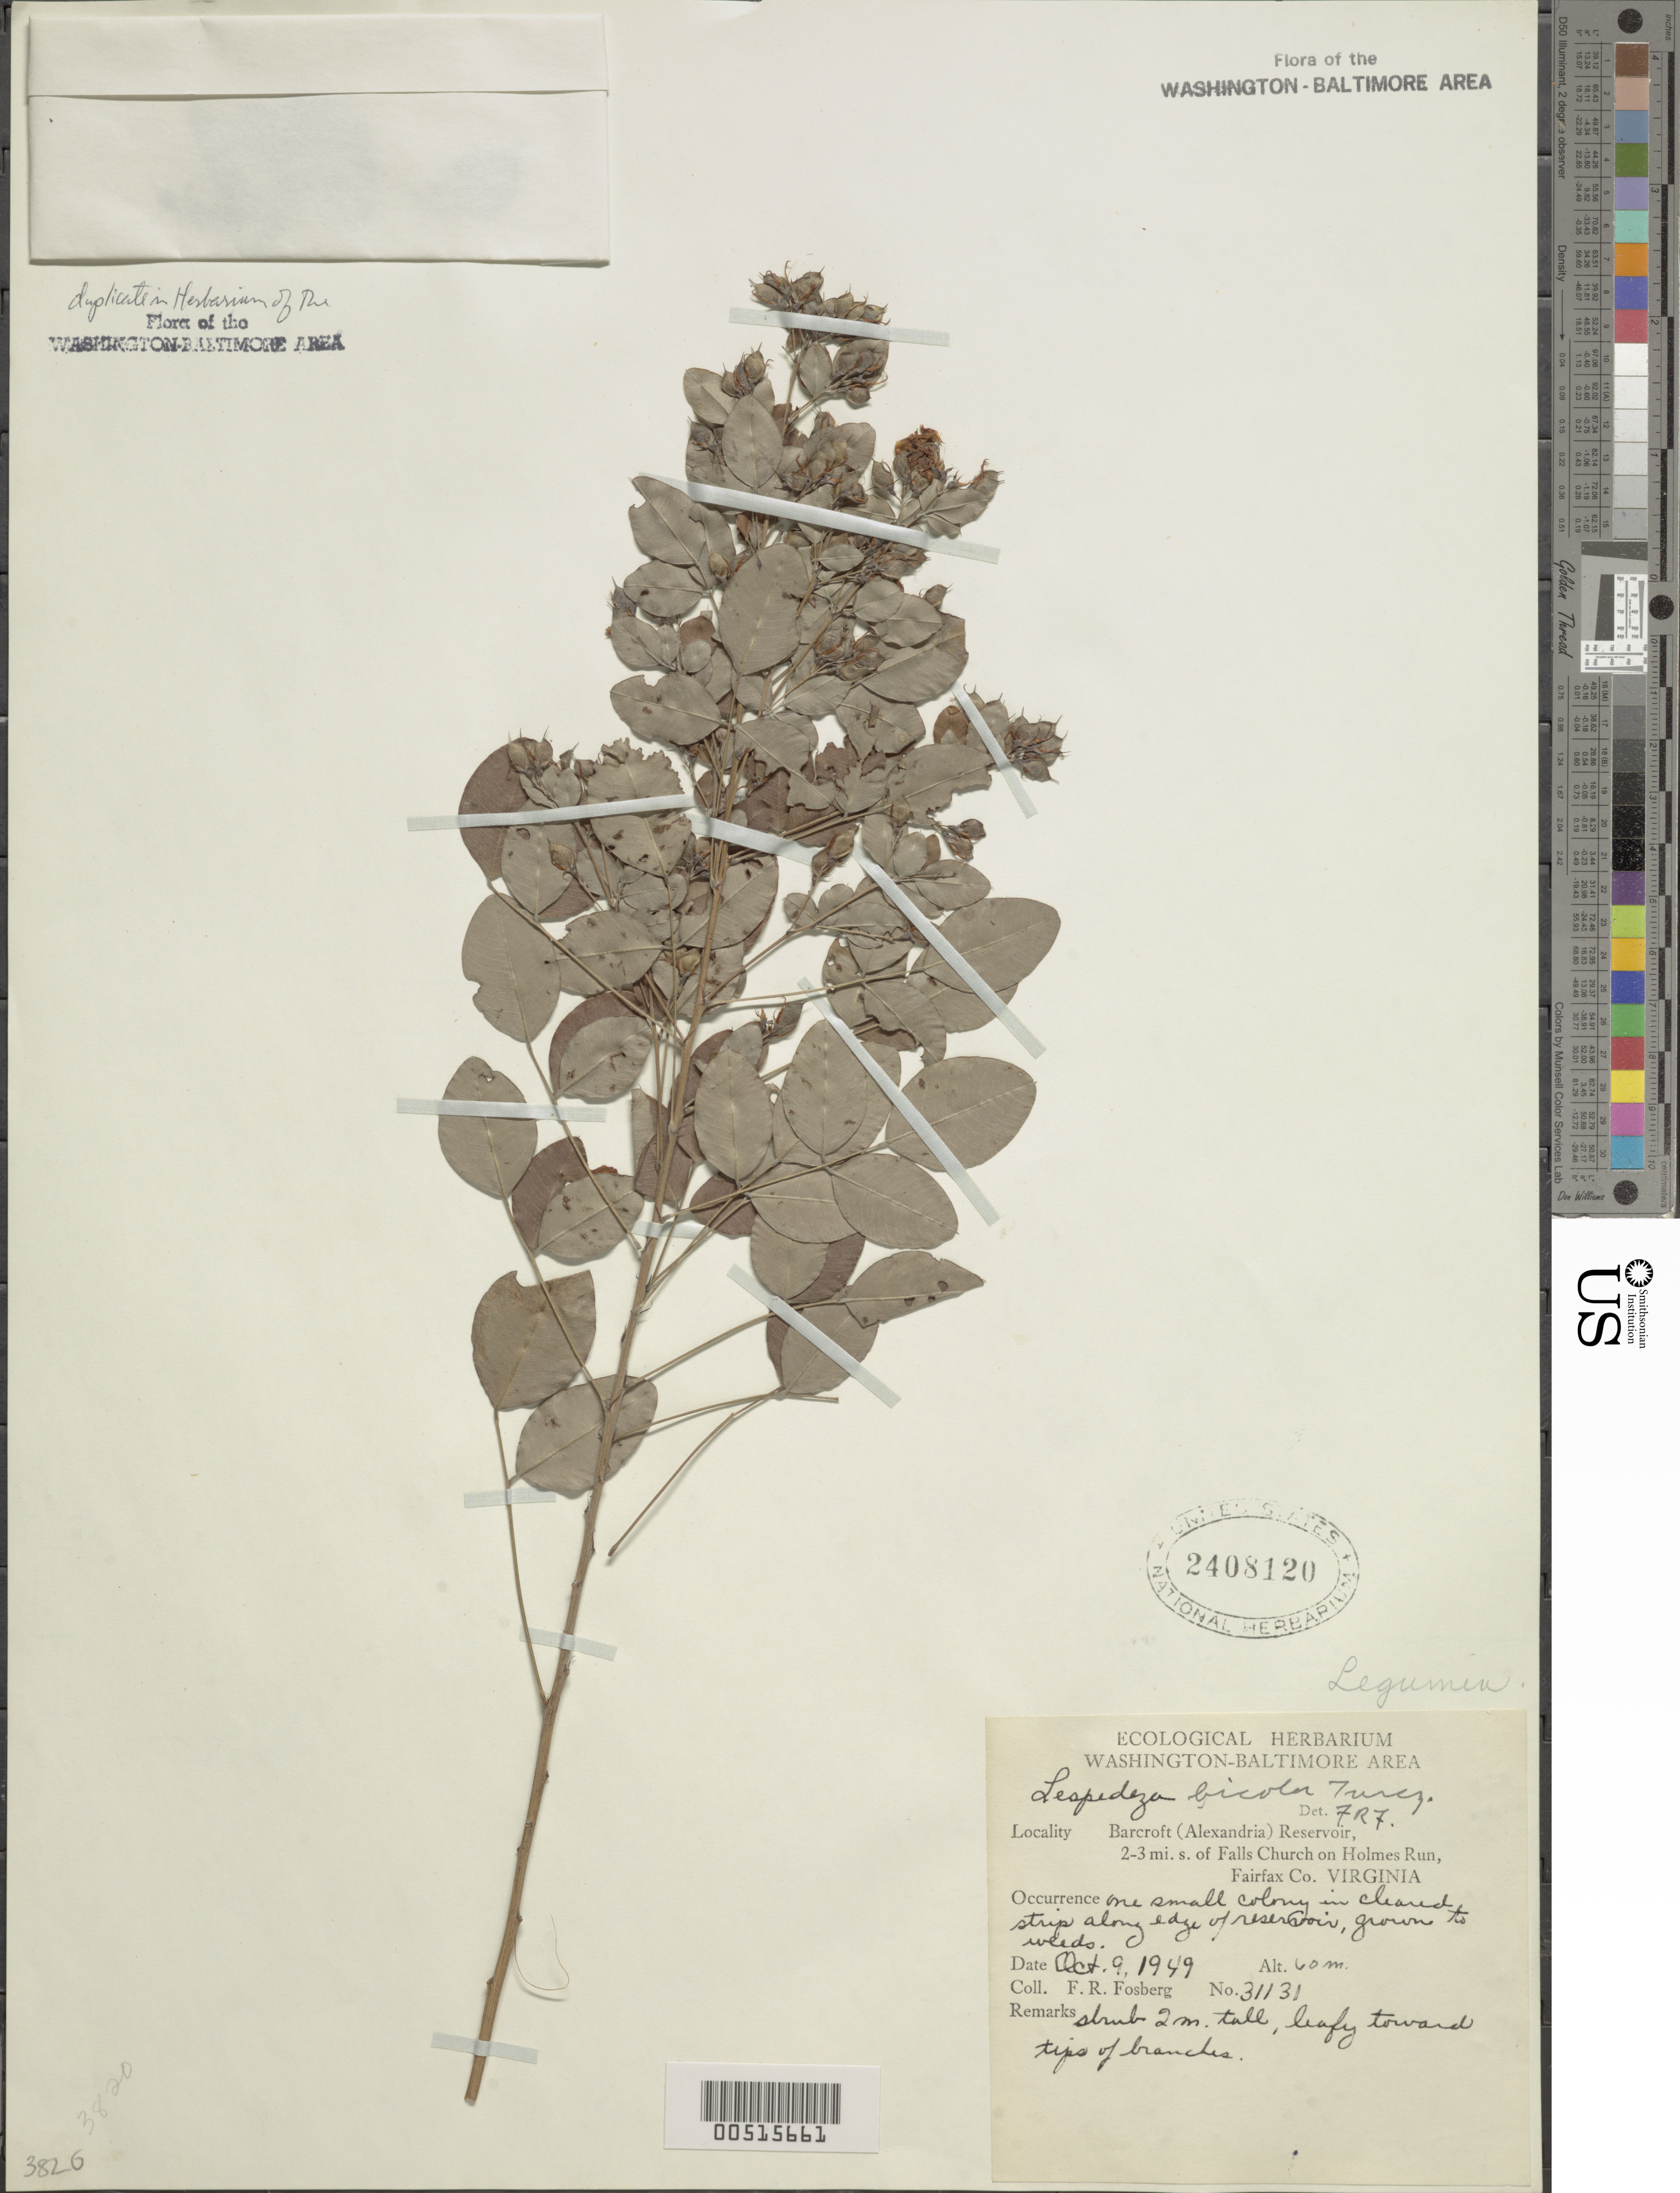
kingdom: Plantae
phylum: Tracheophyta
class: Magnoliopsida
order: Fabales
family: Fabaceae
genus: Lespedeza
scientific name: Lespedeza bicolor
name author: Turcz.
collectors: F. R. Fosberg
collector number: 31131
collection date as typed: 09 Oct 1949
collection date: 1949-10-09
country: United States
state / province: Virginia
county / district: Fairfax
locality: Barcroft (Alexandria) Reservoir, 2-3 mi. S. of Falls Church on Holmes Run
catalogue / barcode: US 2408120